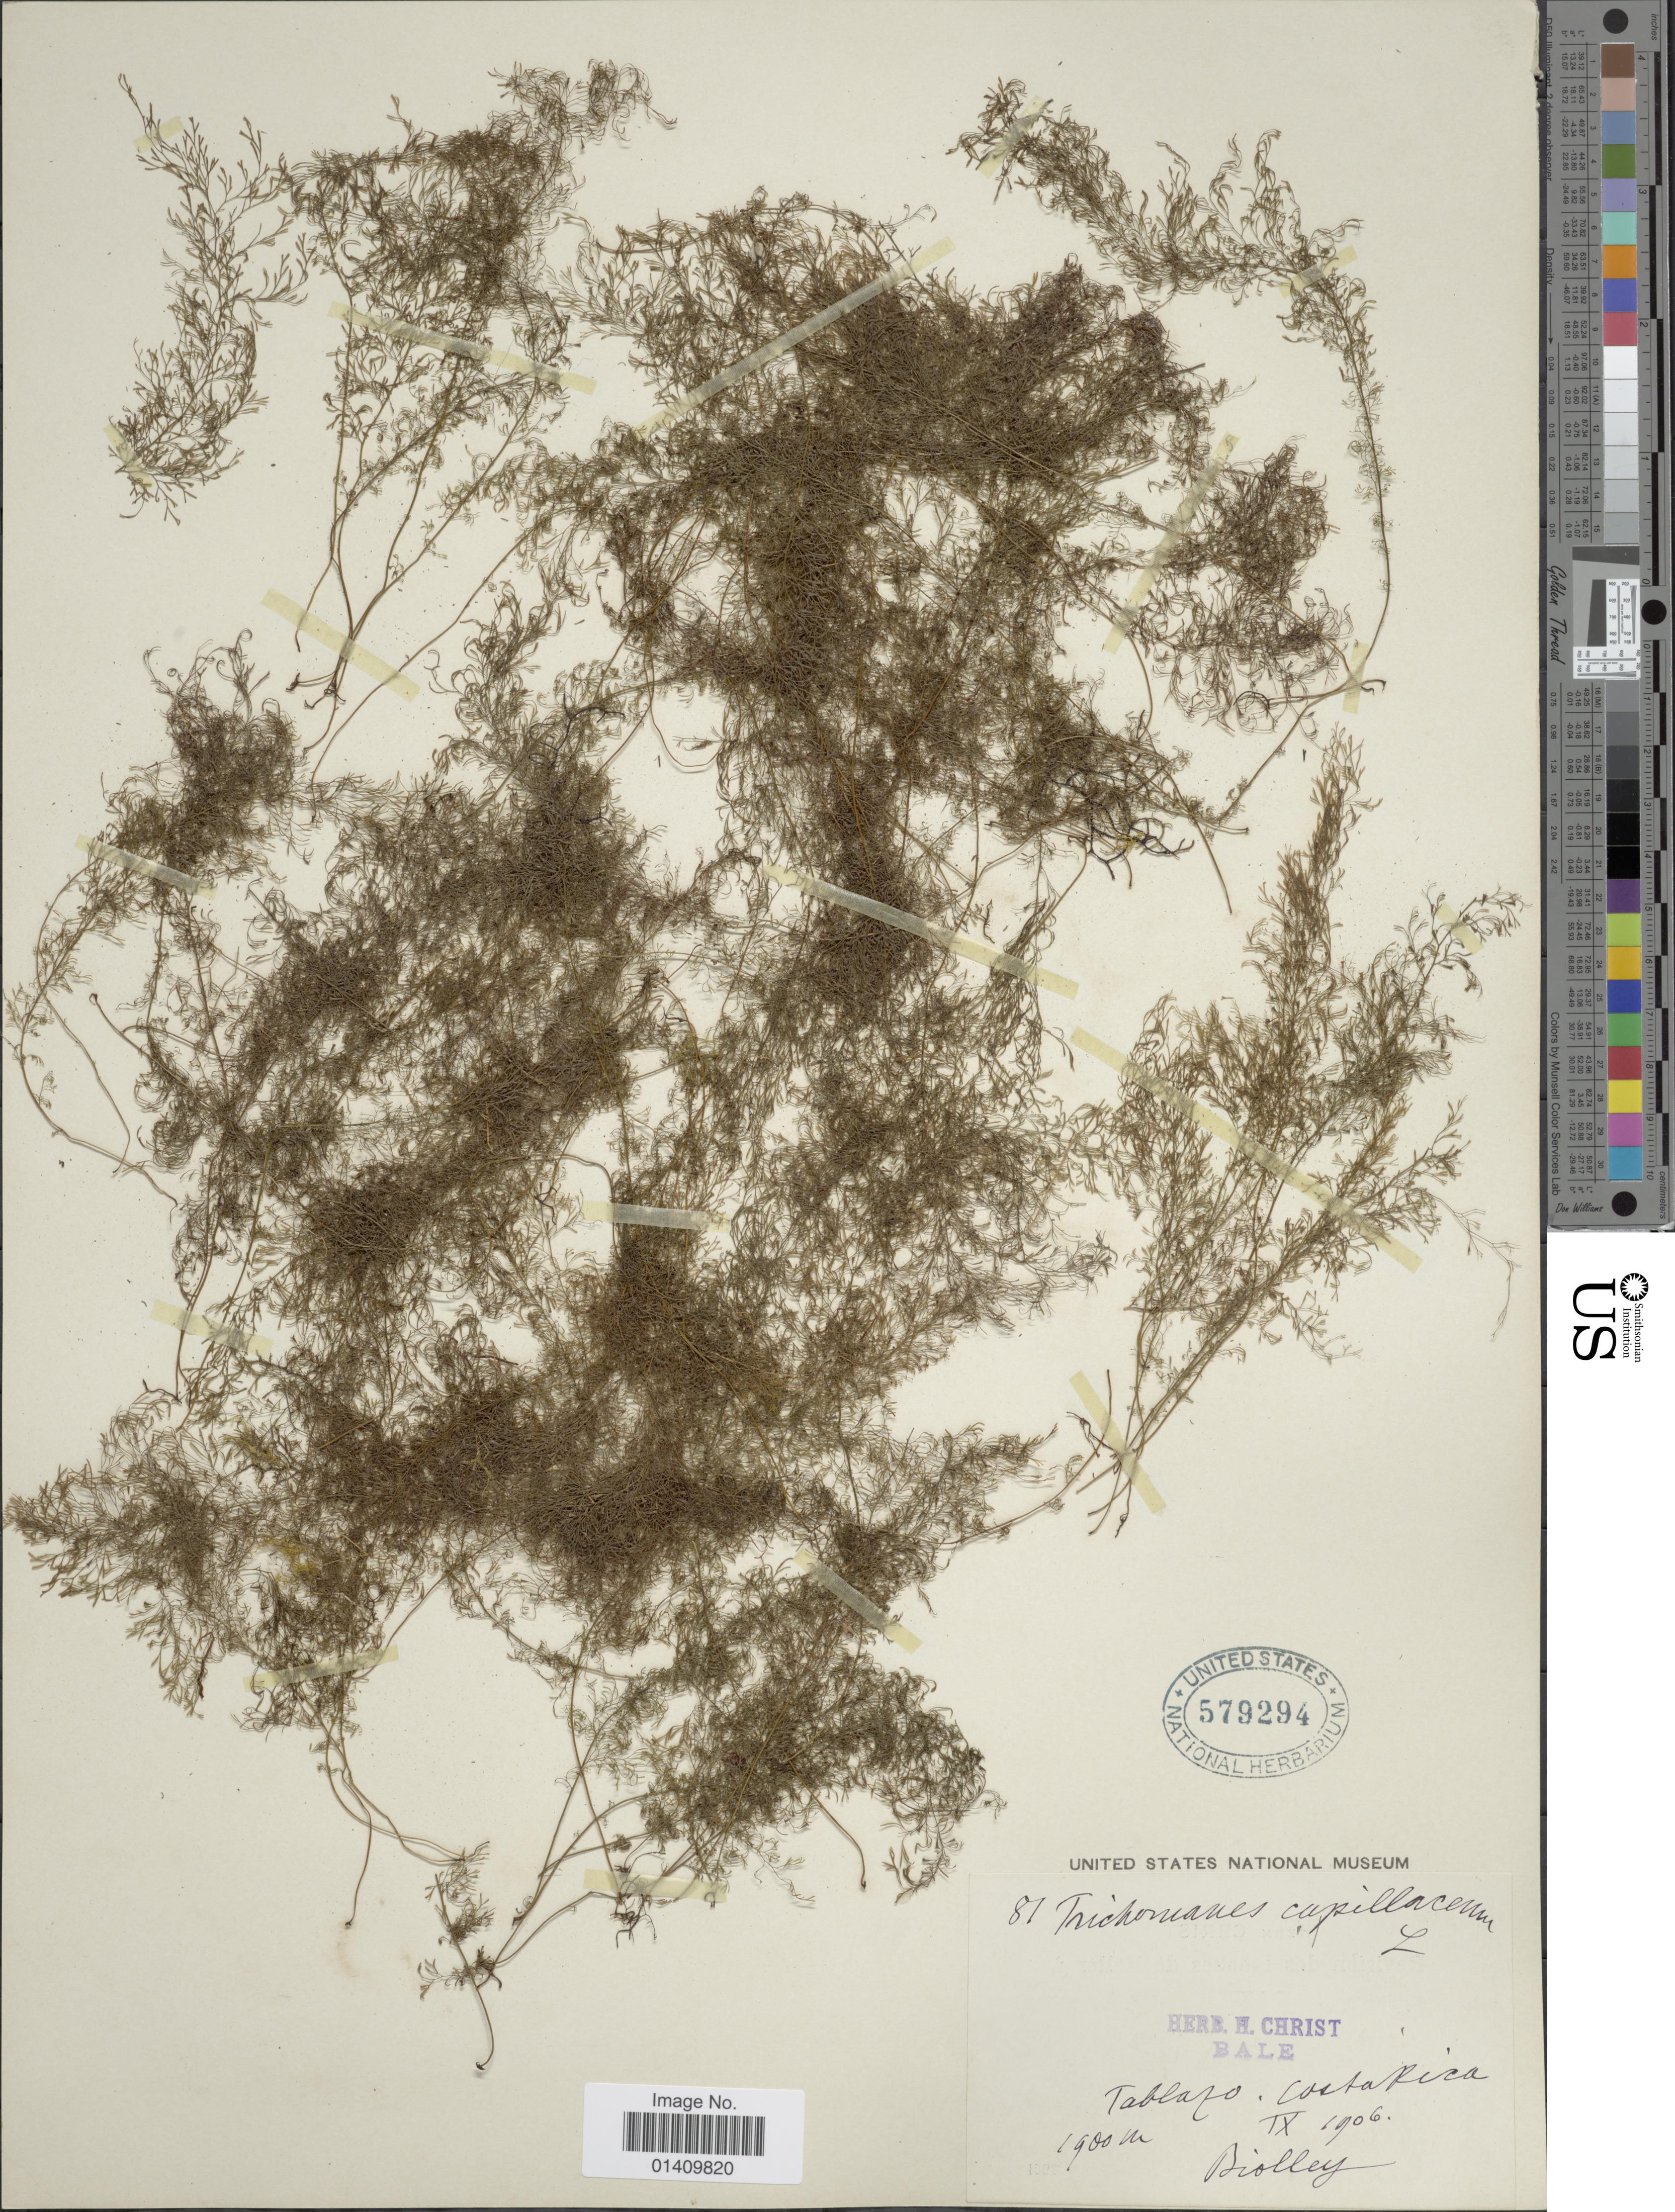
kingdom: Plantae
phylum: Tracheophyta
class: Polypodiopsida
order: Hymenophyllales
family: Hymenophyllaceae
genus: Polyphlebium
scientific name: Polyphlebium angustatum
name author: (Carmich.) Ebihara & Dubuisson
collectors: Biolley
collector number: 81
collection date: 1906-09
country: Costa Rica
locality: Tablazo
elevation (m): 1900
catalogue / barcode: US 579294